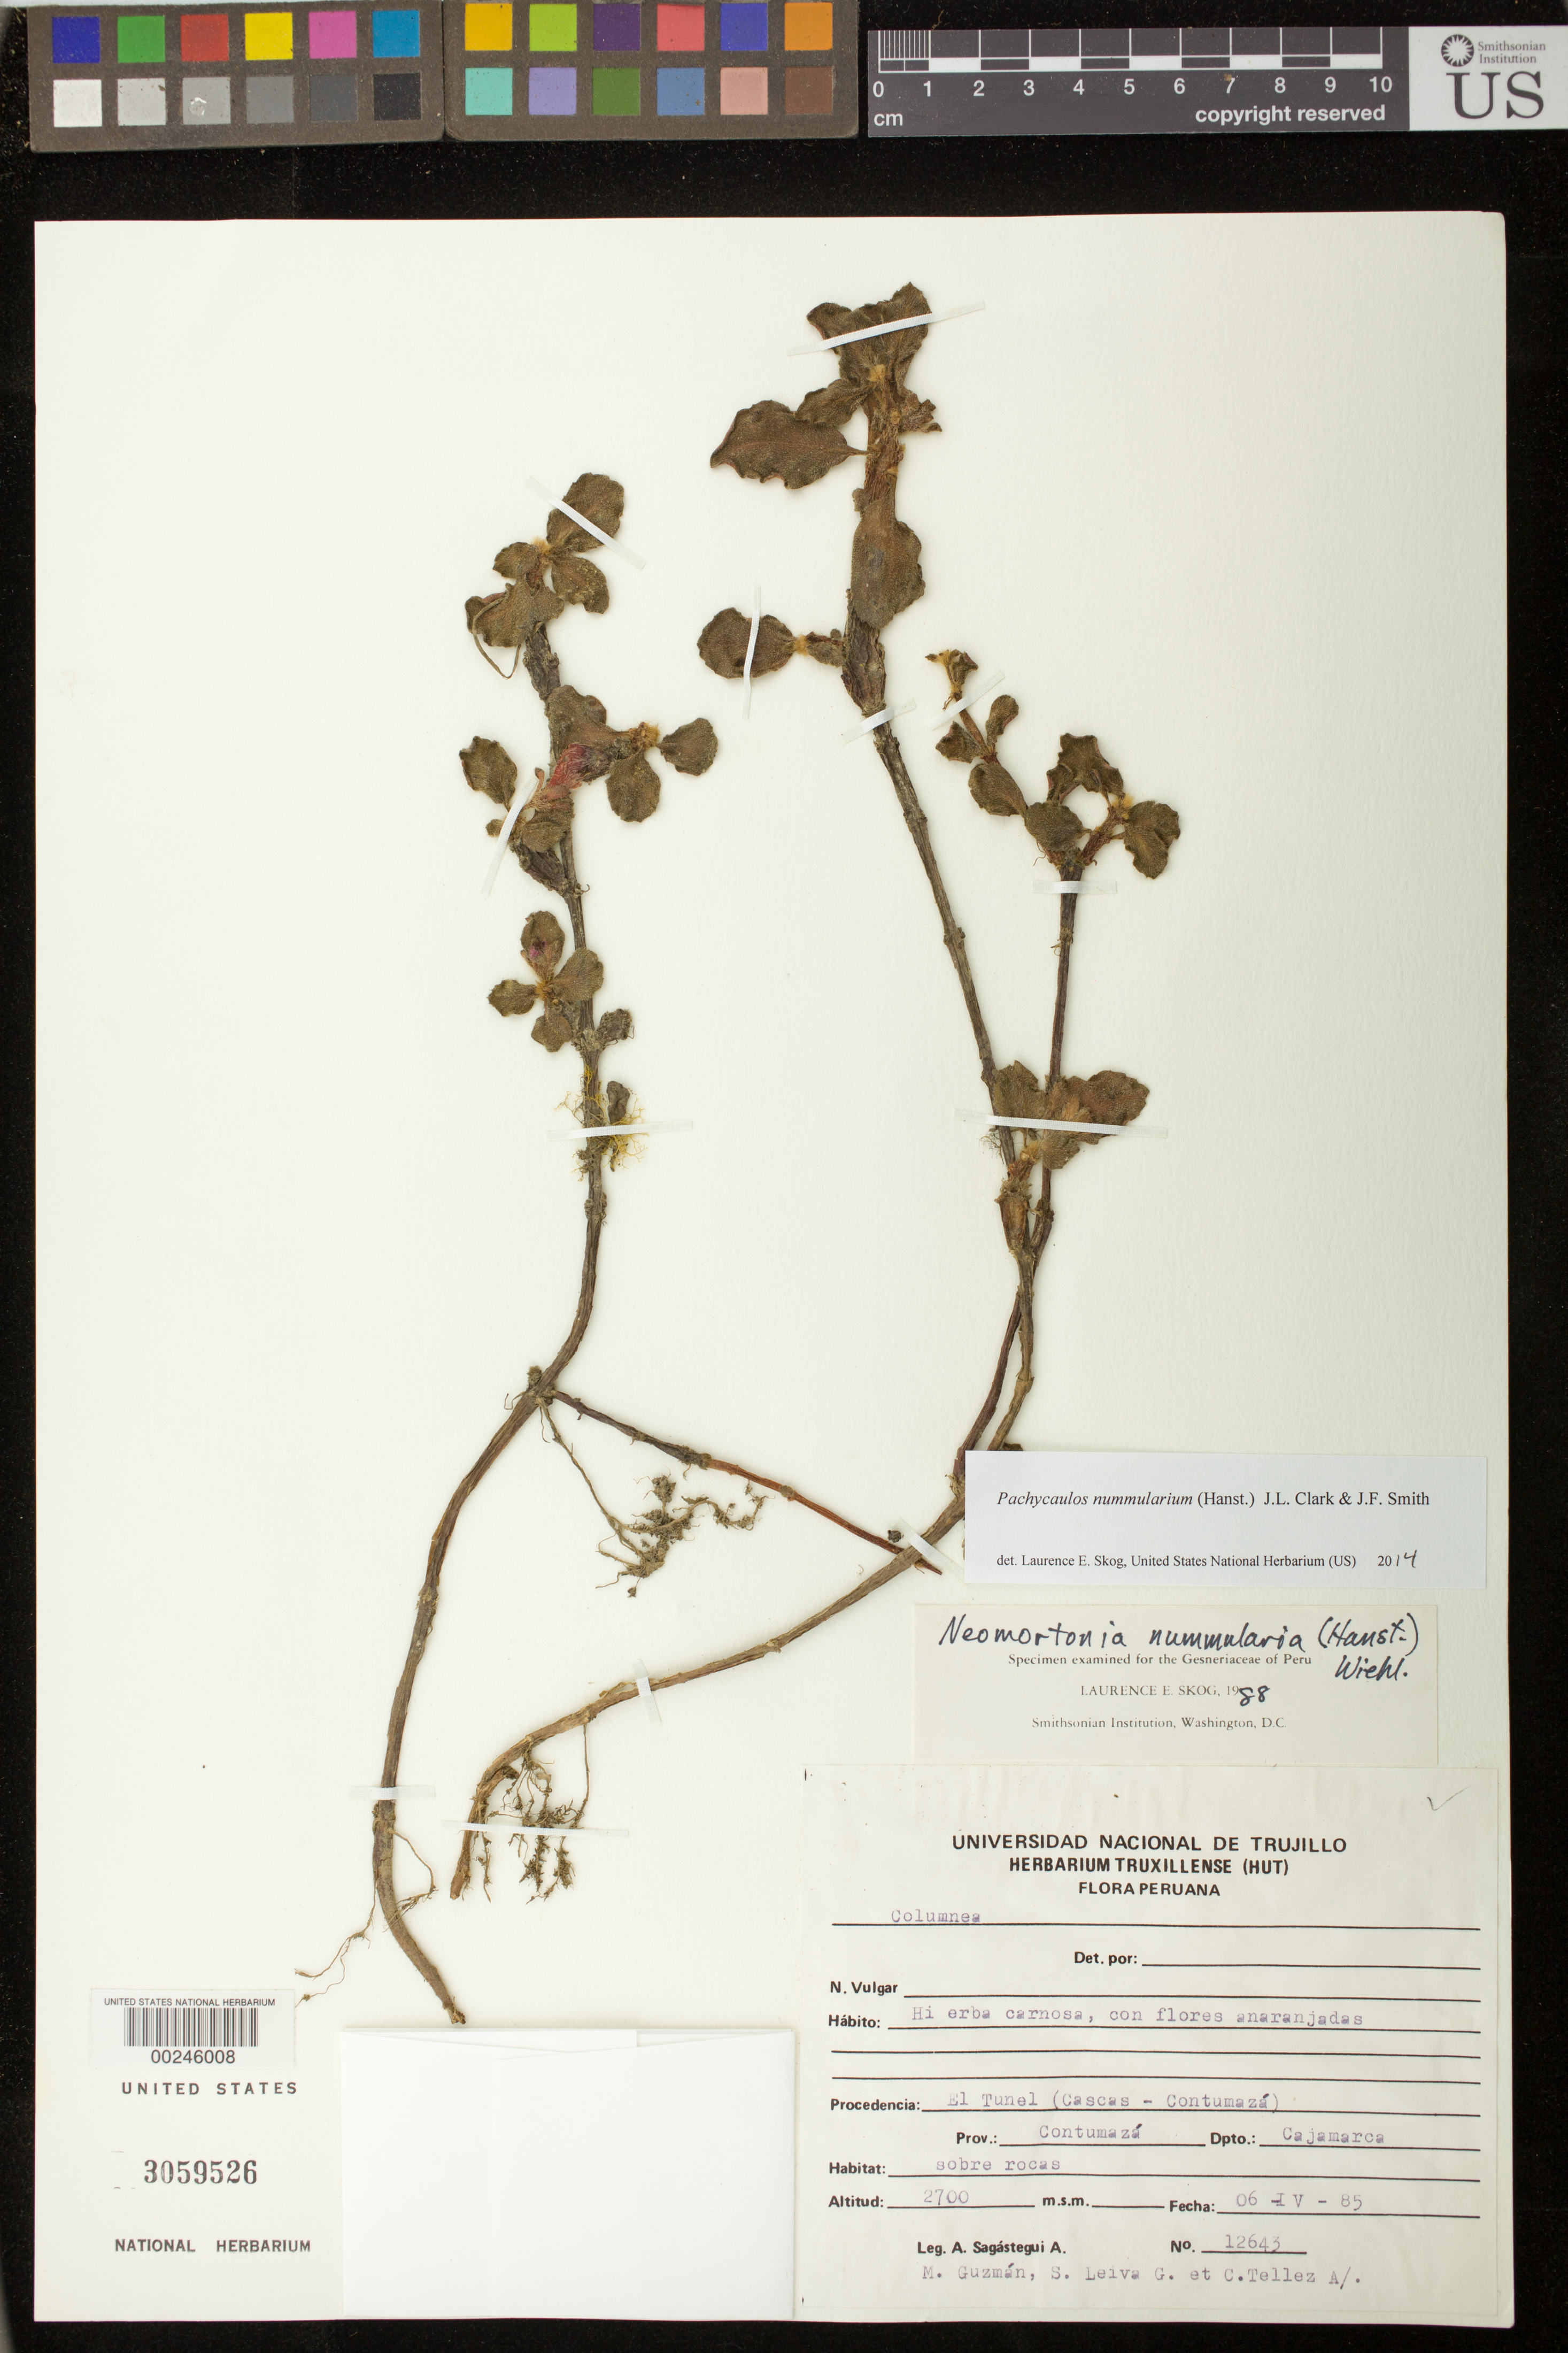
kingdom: Plantae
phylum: Tracheophyta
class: Magnoliopsida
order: Lamiales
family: Gesneriaceae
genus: Pachycaulos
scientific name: Pachycaulos nummularia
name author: (Hanst.) J.L. Clark & J.F. Sm.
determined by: Skog, Laurence E.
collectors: A. Sagástegui A., M. Guzman, S. Leiva G. & C. Tellez-A.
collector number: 12643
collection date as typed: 06 Apr 1985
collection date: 1985-04-06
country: Peru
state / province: Cajamarca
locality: Prov. Contumaza; El Tunel (Cascas - Contumaza)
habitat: On rocks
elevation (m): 2700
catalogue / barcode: US 3059526